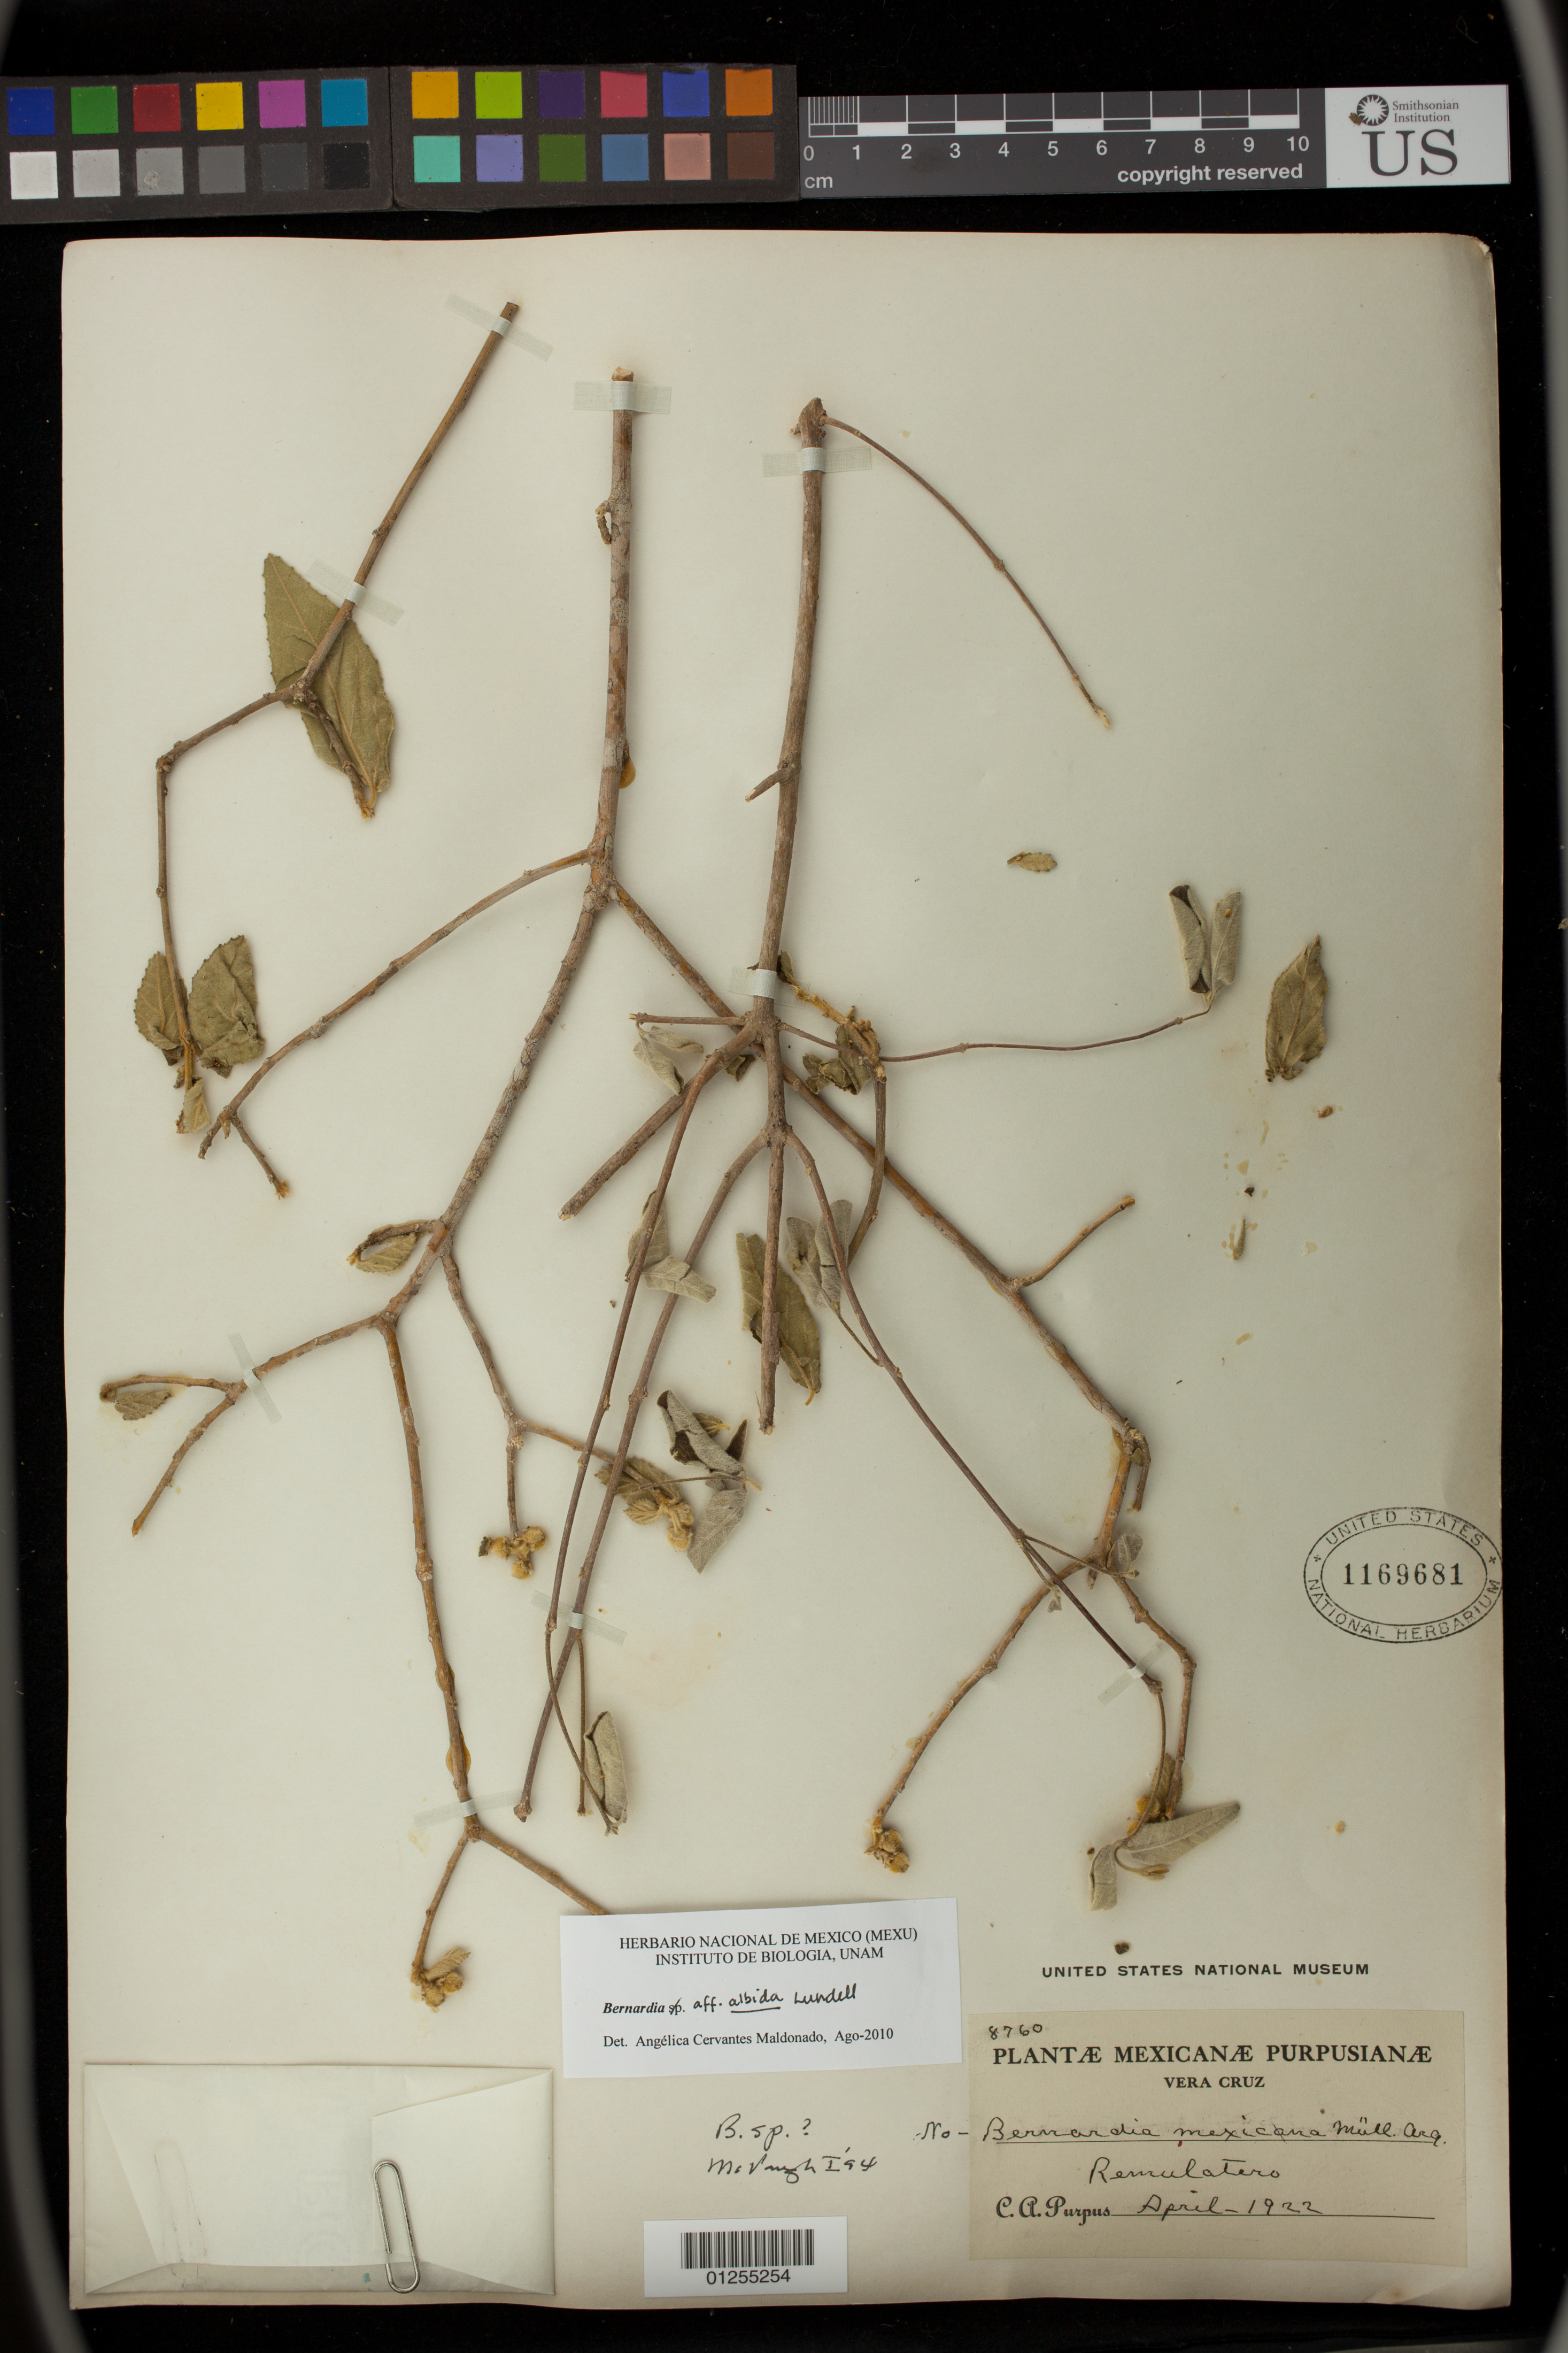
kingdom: Plantae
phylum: Tracheophyta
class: Magnoliopsida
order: Malpighiales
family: Euphorbiaceae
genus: Bernardia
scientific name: Bernardia albida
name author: Lundell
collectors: C. A. Purpus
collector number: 8760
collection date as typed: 01 Apr 1922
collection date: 1922-04-01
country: Mexico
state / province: Veracruz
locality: Mirador.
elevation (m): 1000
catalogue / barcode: US 1169681